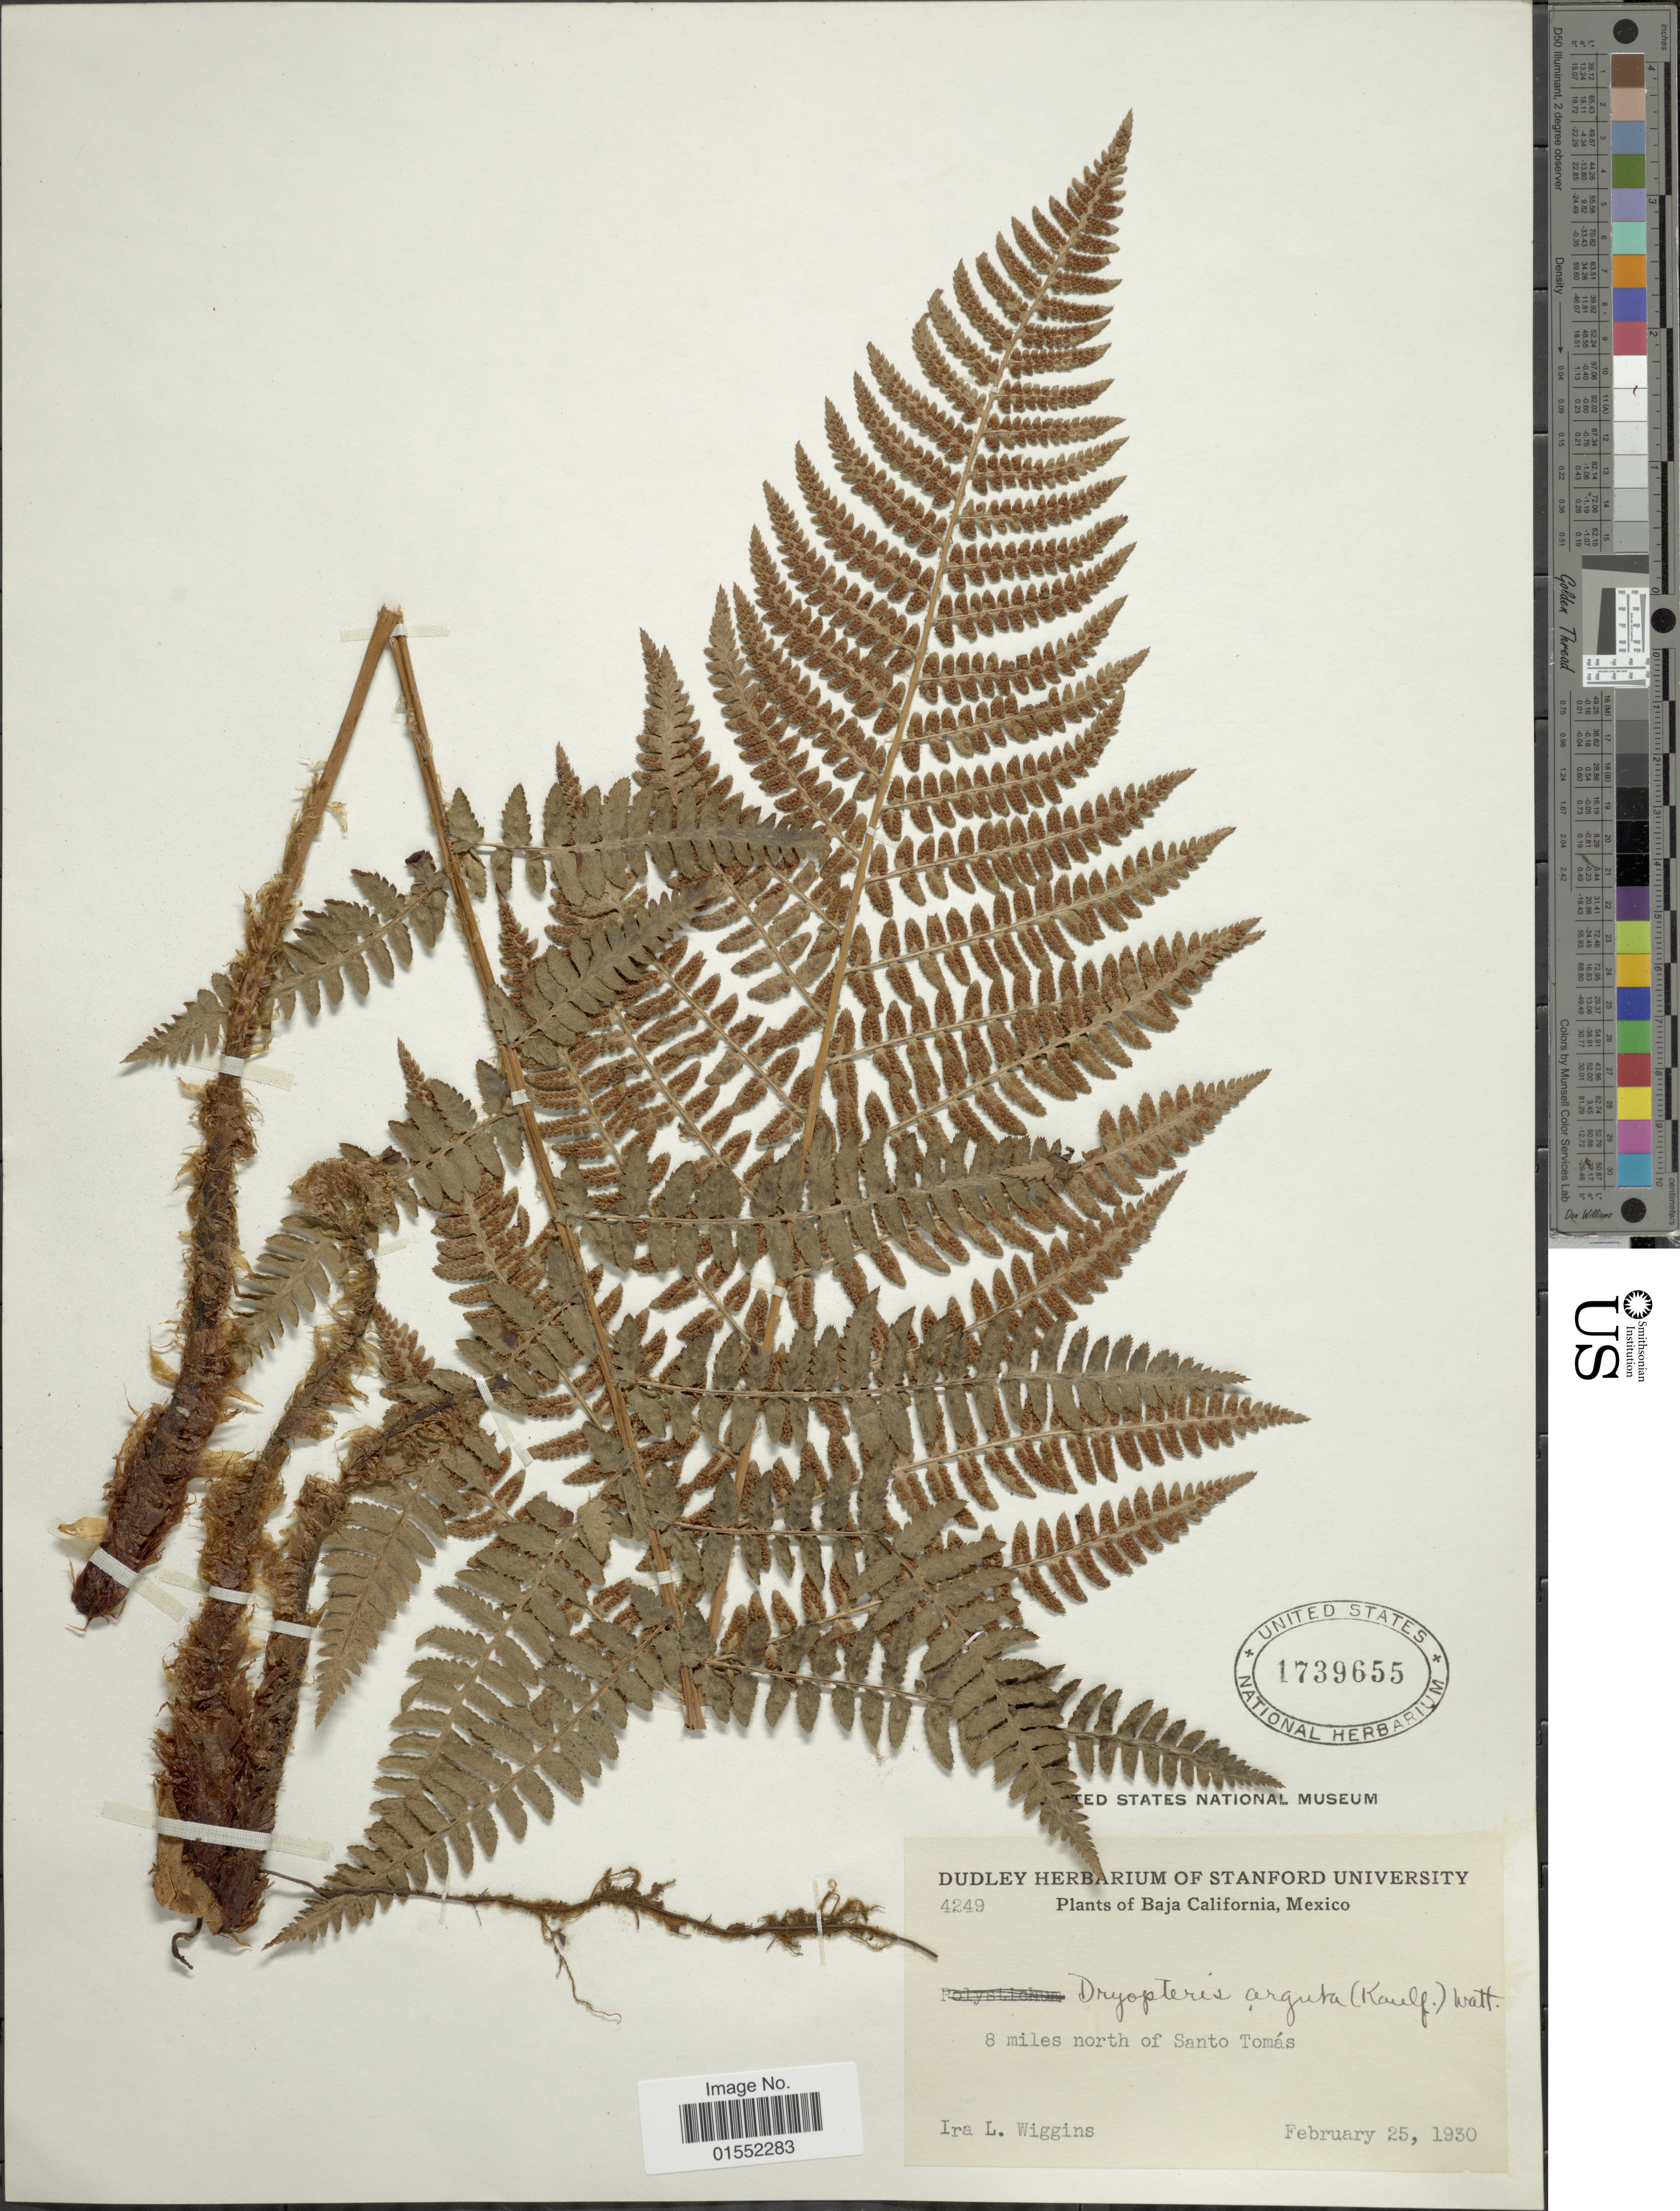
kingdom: Plantae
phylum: Tracheophyta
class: Polypodiopsida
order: Polypodiales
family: Dryopteridaceae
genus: Dryopteris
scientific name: Dryopteris arguta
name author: (Kaulf.) Maxon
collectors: I. L. Wiggins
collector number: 4249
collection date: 1930-02-25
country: Mexico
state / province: Baja California Norte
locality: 8 miles north of Santo Tomás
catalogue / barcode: US 1739655